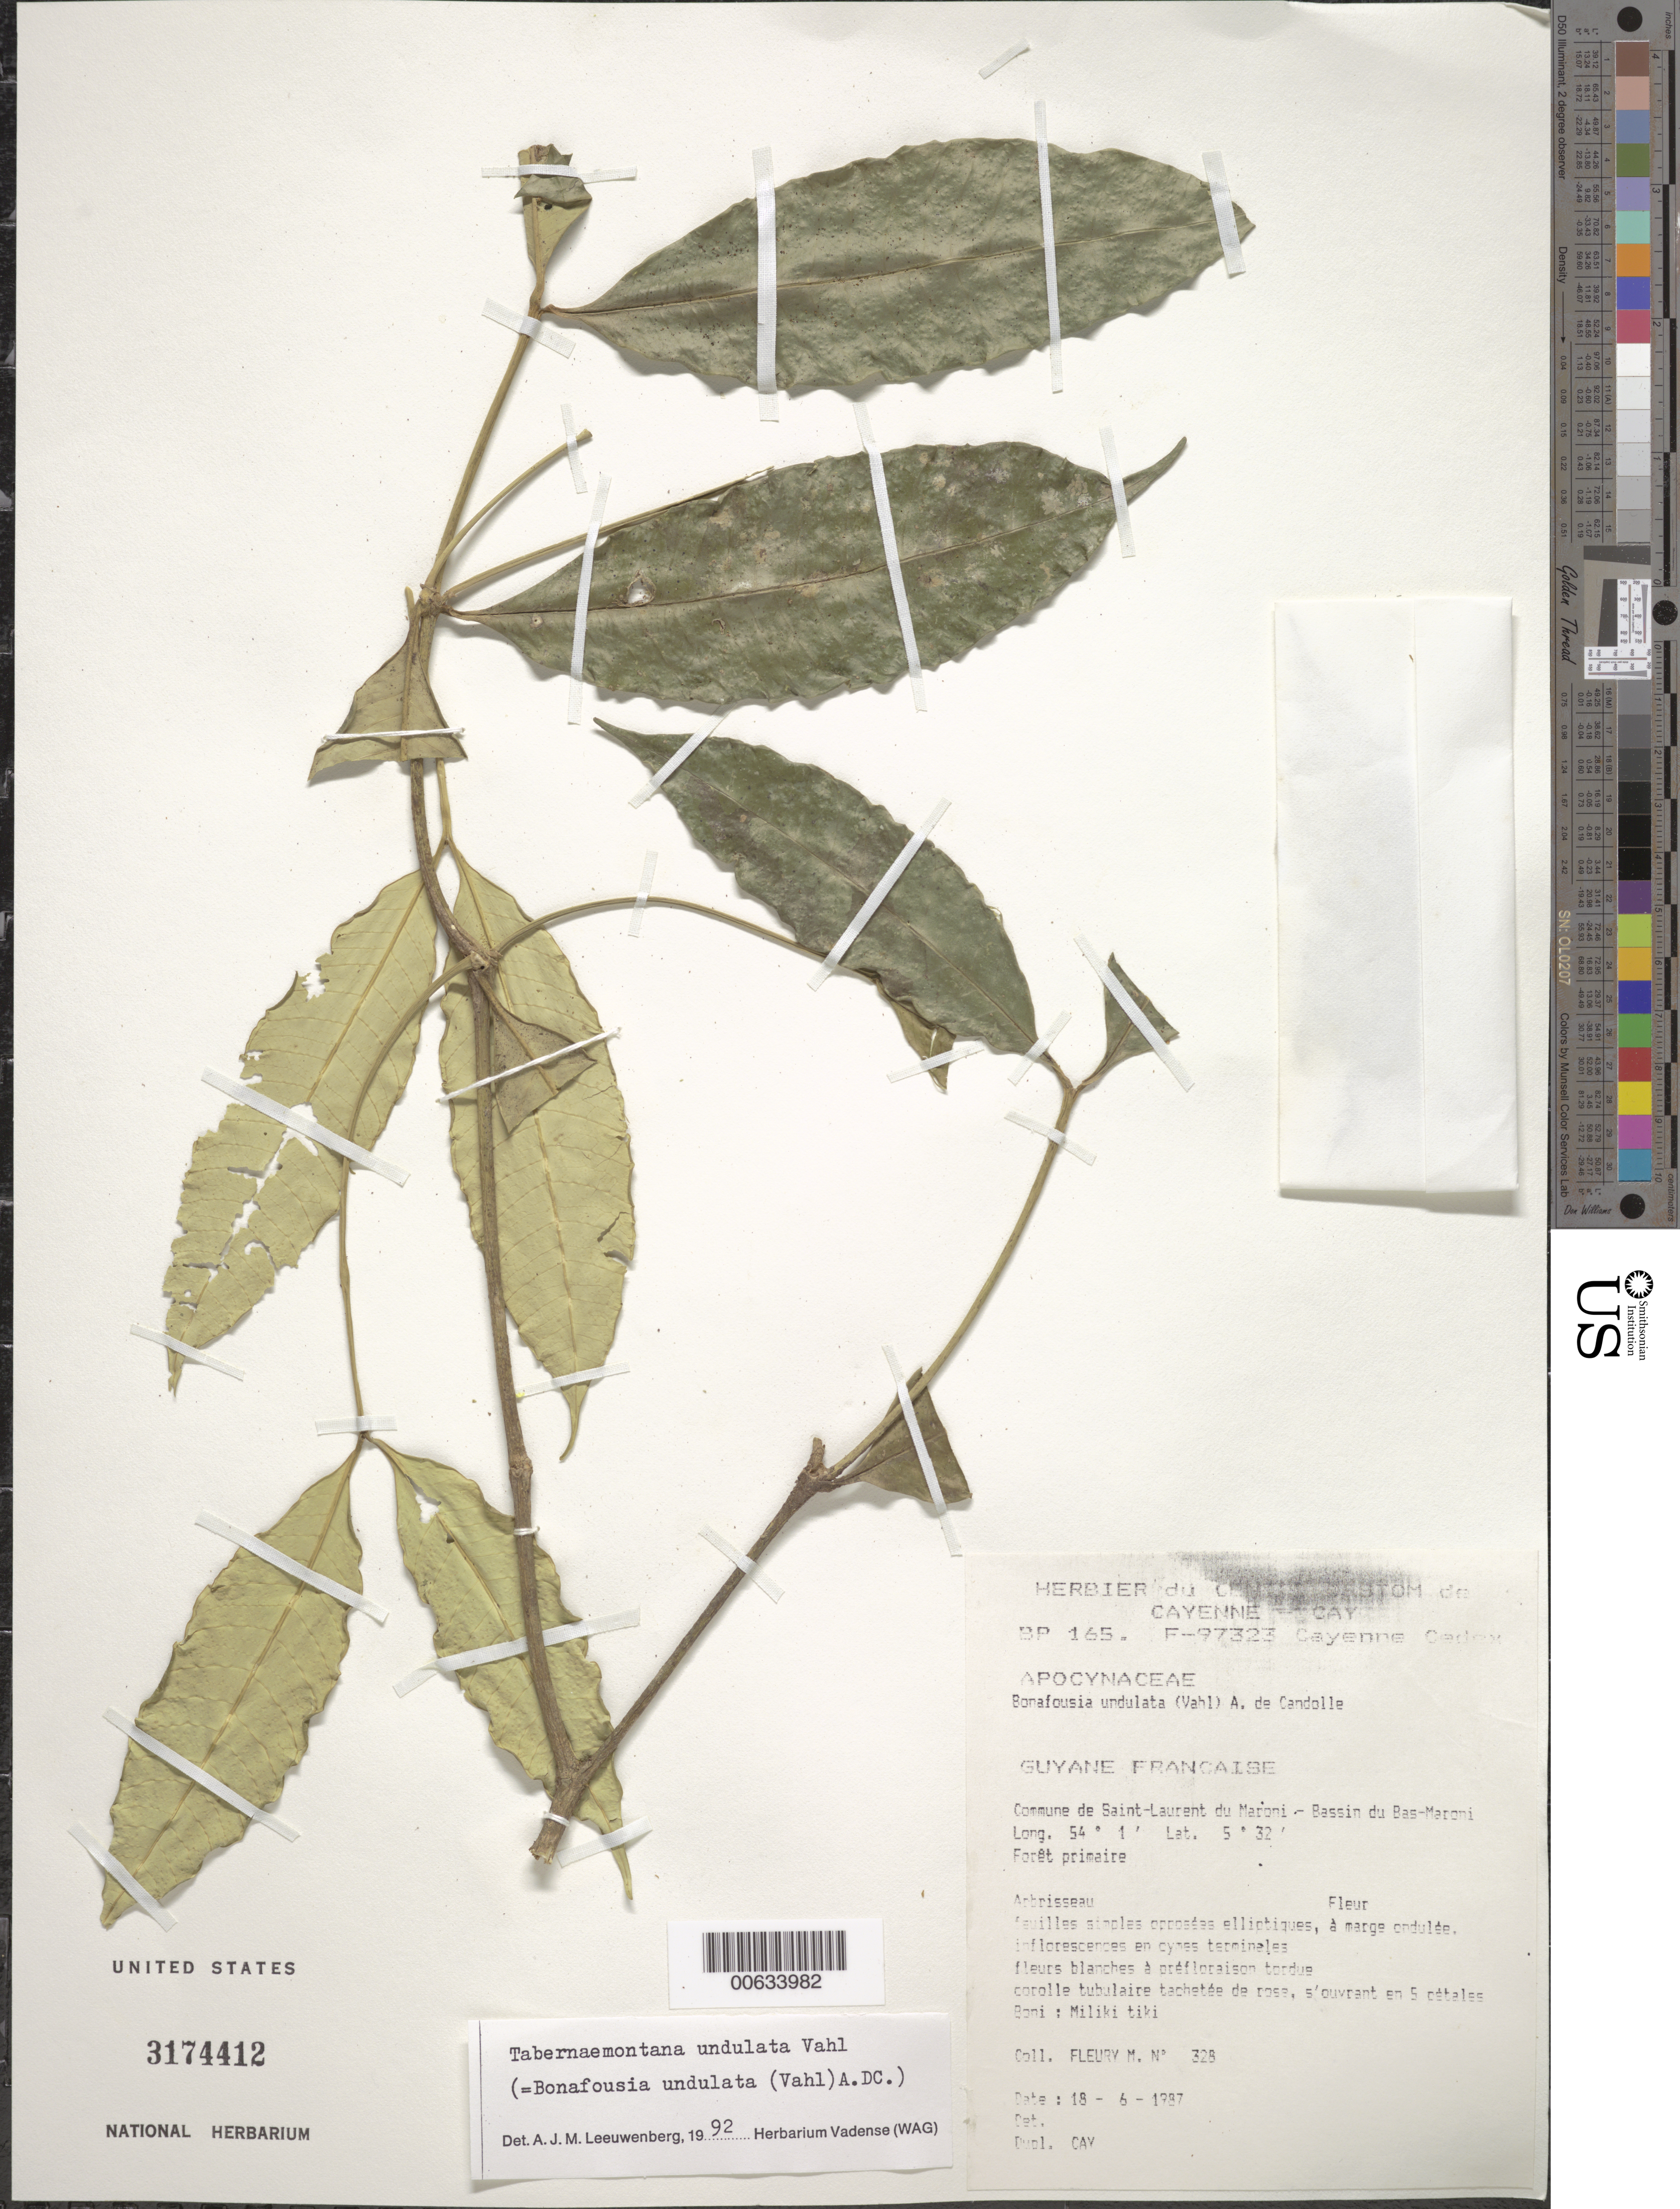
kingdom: Plantae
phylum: Tracheophyta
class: Magnoliopsida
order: Gentianales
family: Apocynaceae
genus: Tabernaemontana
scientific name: Tabernaemontana undulata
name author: Vahl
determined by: Leeuwenberg, A. J. M.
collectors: M. Fleury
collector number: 328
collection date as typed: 18-Jun-87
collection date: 1987-06-18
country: French Guiana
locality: Commune de Saint-Laurent du Maroni, Bassin du Bas-Maroni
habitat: Foret primaire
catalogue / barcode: US 3174412